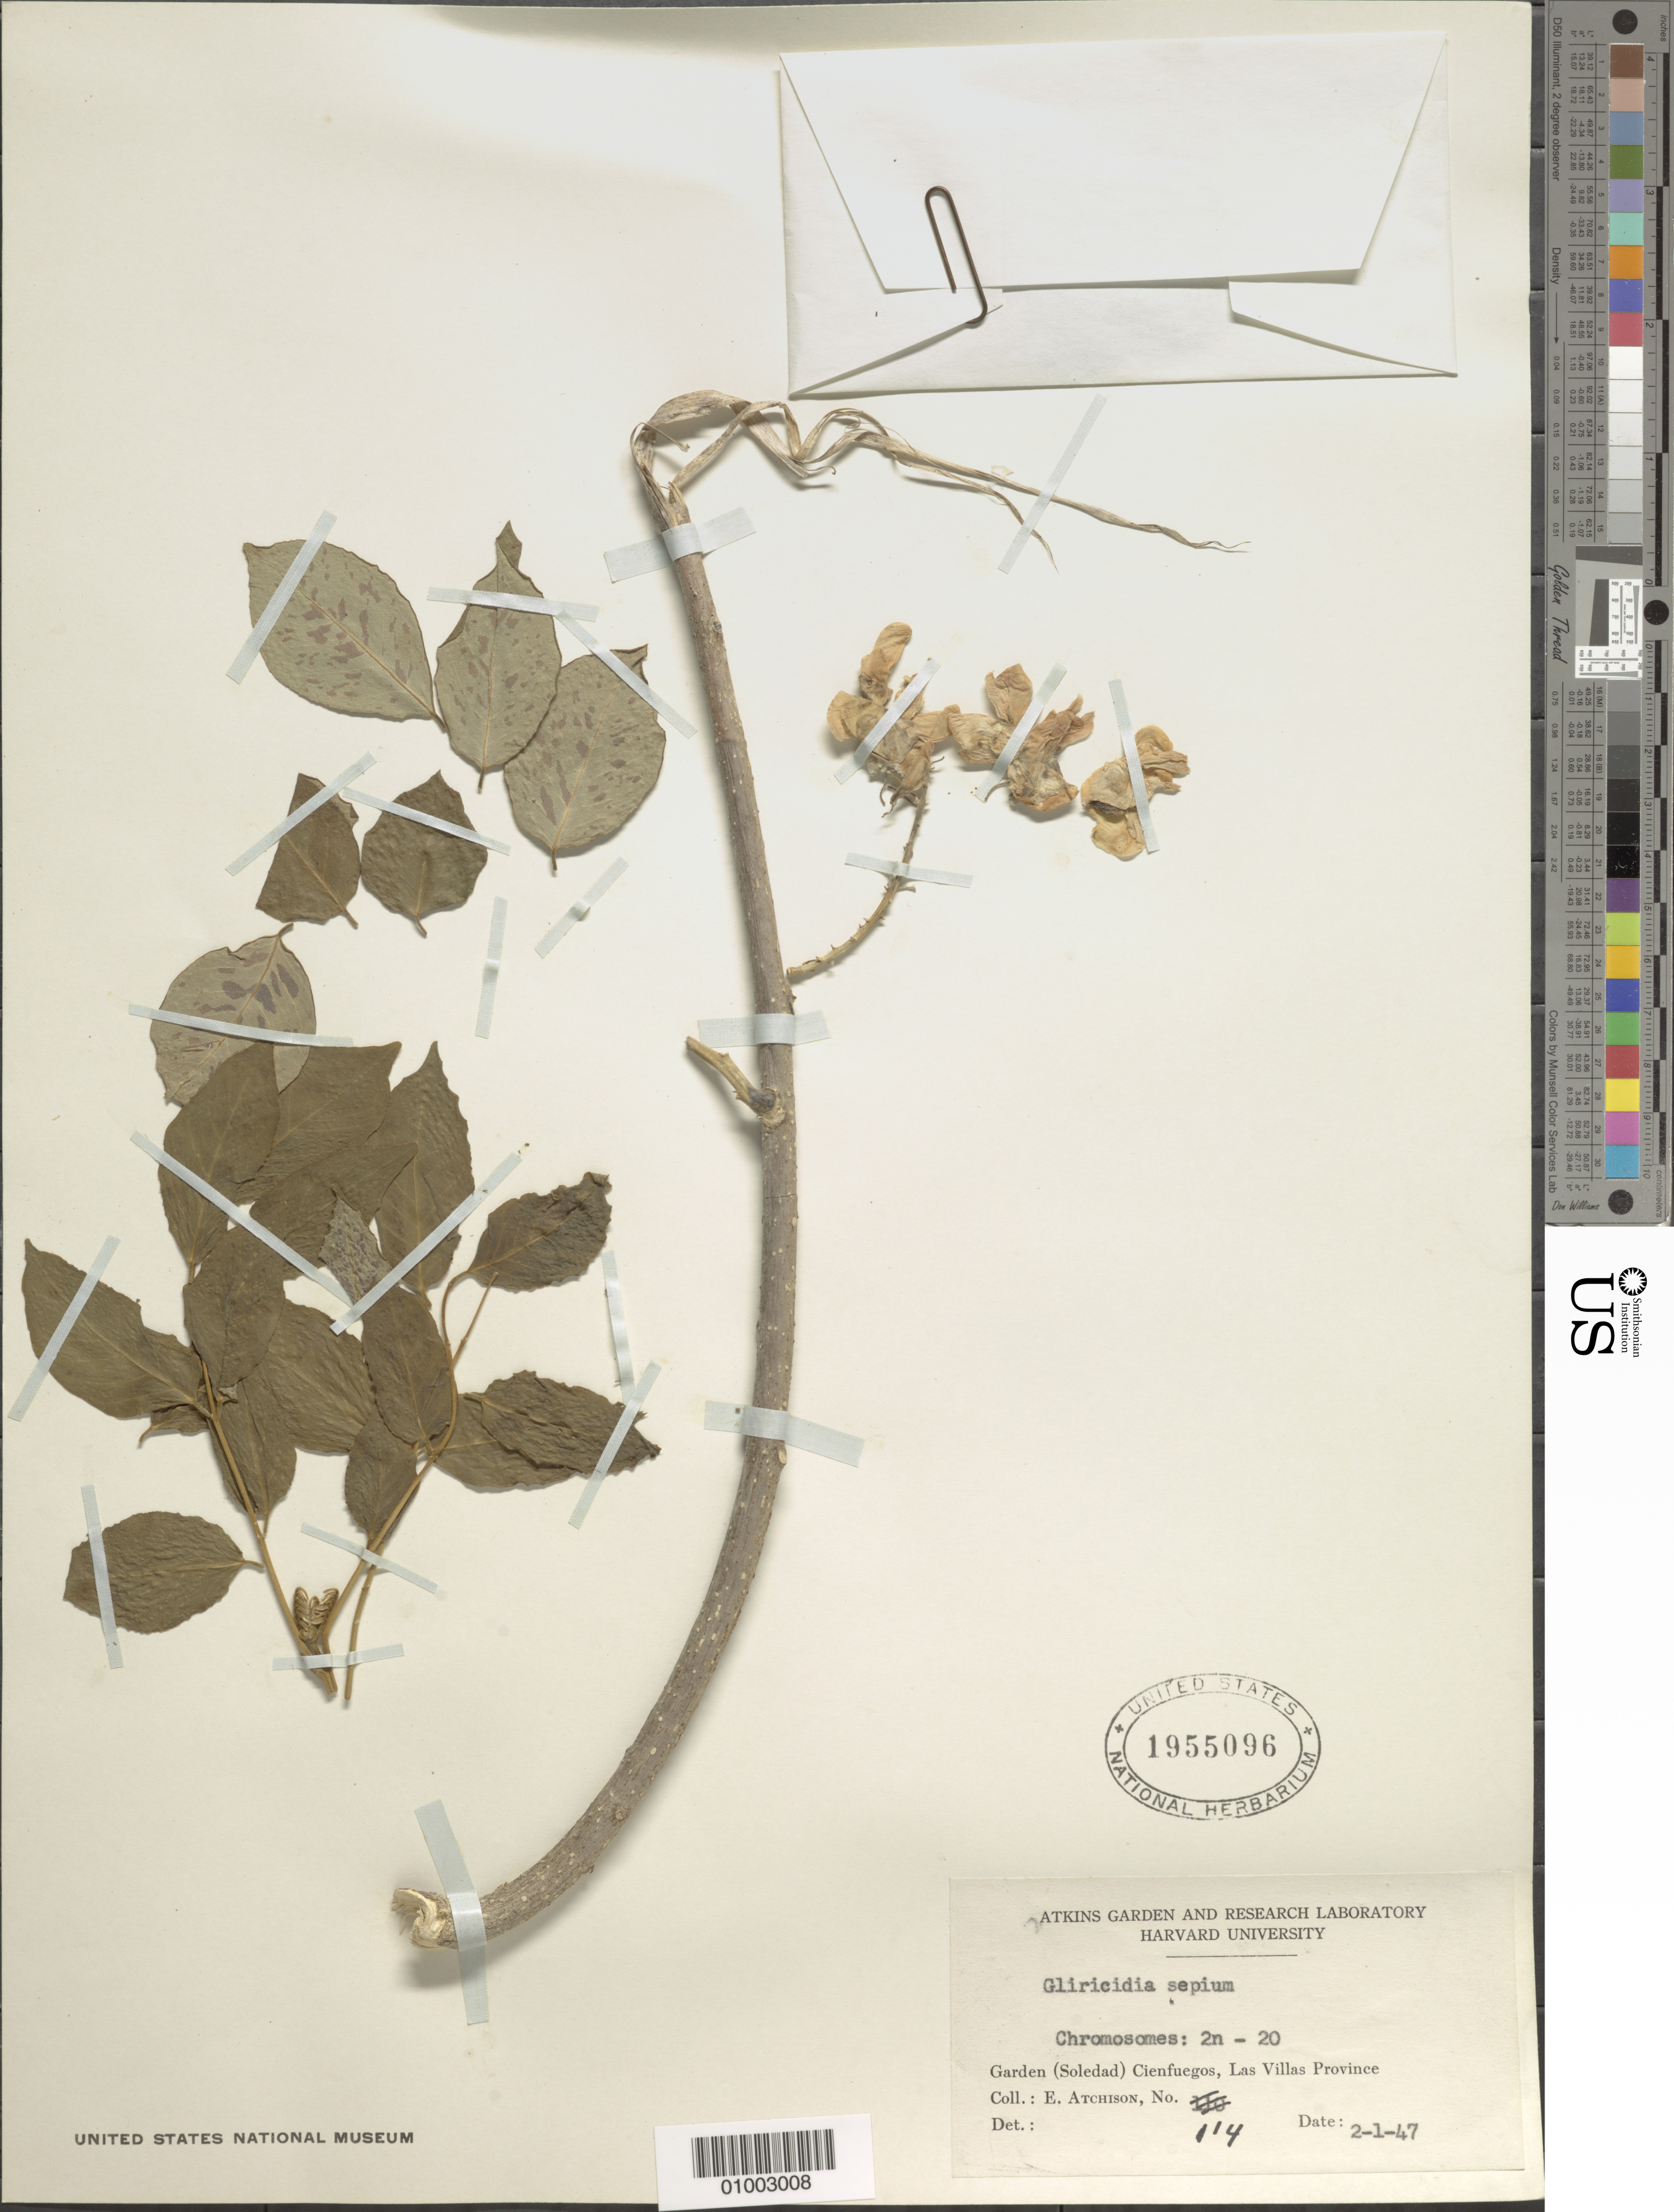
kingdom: Plantae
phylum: Tracheophyta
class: Magnoliopsida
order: Fabales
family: Fabaceae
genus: Gliricidia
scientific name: Gliricidia sepium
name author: (Jacq.) Kunth ex Walp.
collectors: E. Atchison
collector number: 114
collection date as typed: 02 Jan 1947 or 01 Feb 1947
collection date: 1947-01-02 or 1947-02-01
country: Cuba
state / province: Cienfuegos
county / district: Cienfuegos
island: Cuba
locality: Soledad Garden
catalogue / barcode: US 1955096